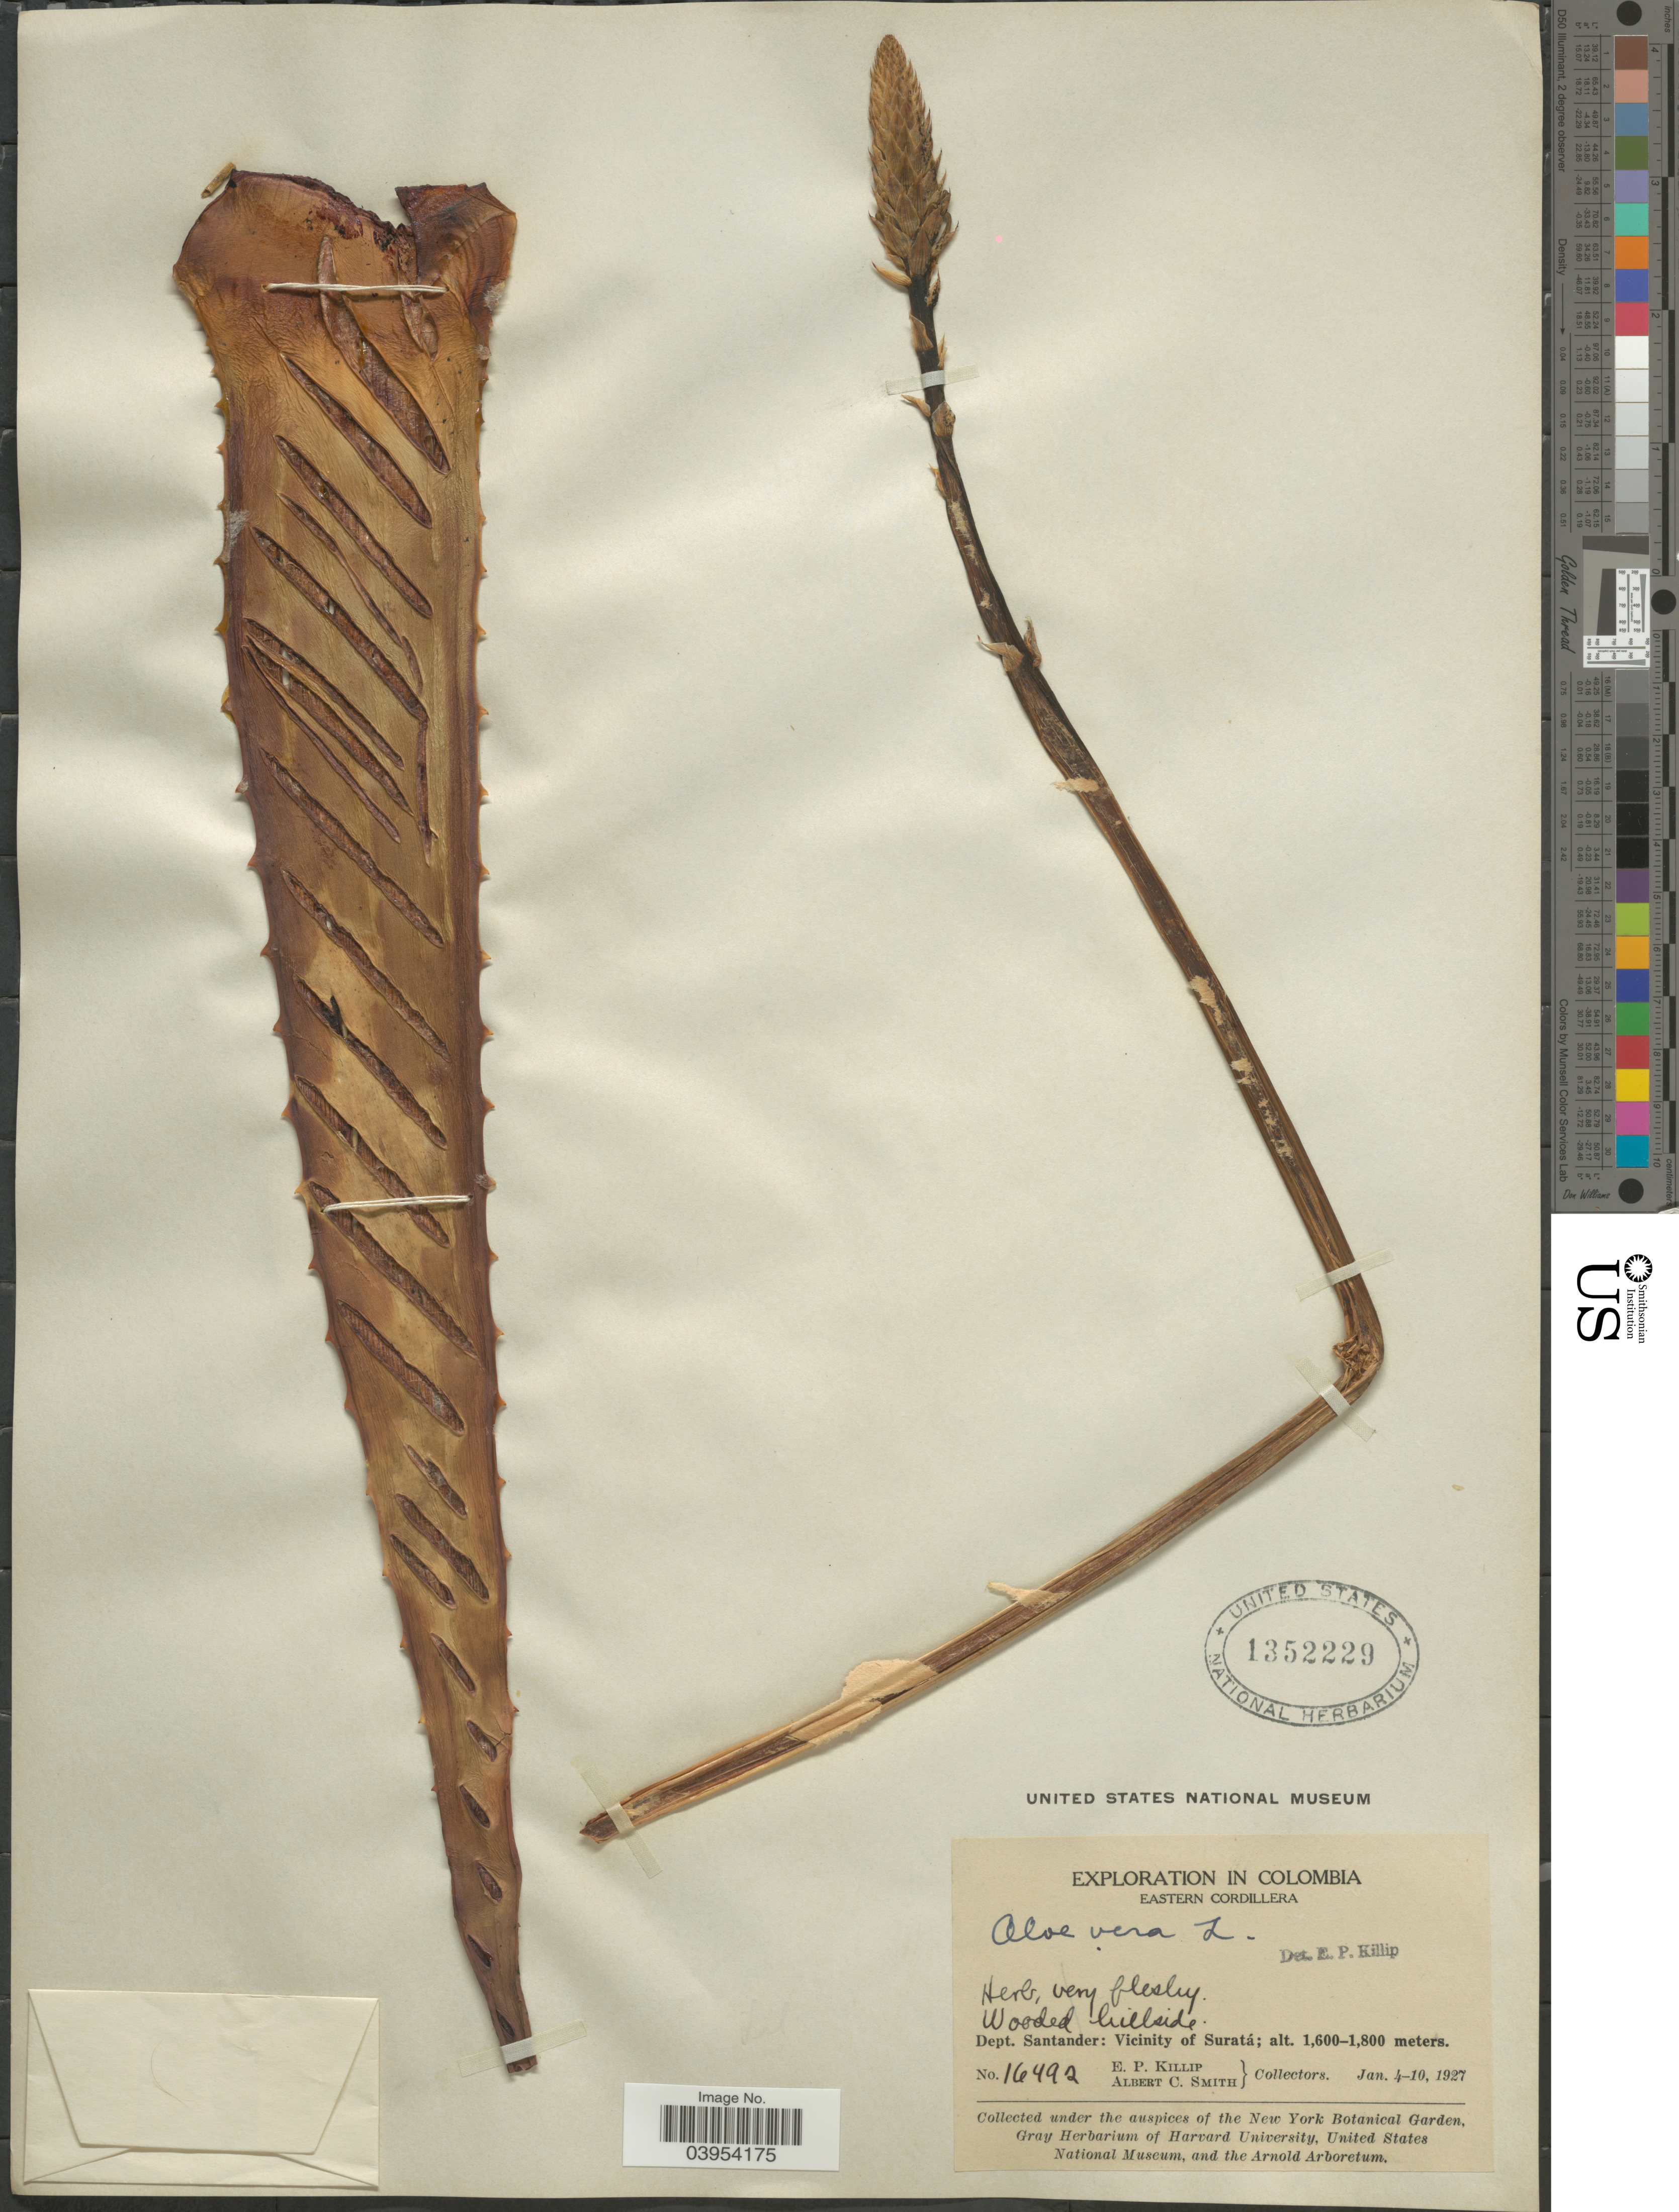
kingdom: Plantae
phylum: Tracheophyta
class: Liliopsida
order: Asparagales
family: Asphodelaceae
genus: Aloe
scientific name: Aloe vera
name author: L.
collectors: E. P. Killip & A. C. Smith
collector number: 16492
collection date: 1927-01-04/1927-01-10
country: Colombia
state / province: Santander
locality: Eastern Cordillera. Dept. Santander: Vicinity of Suratá.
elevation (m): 1600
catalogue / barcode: US 1352229